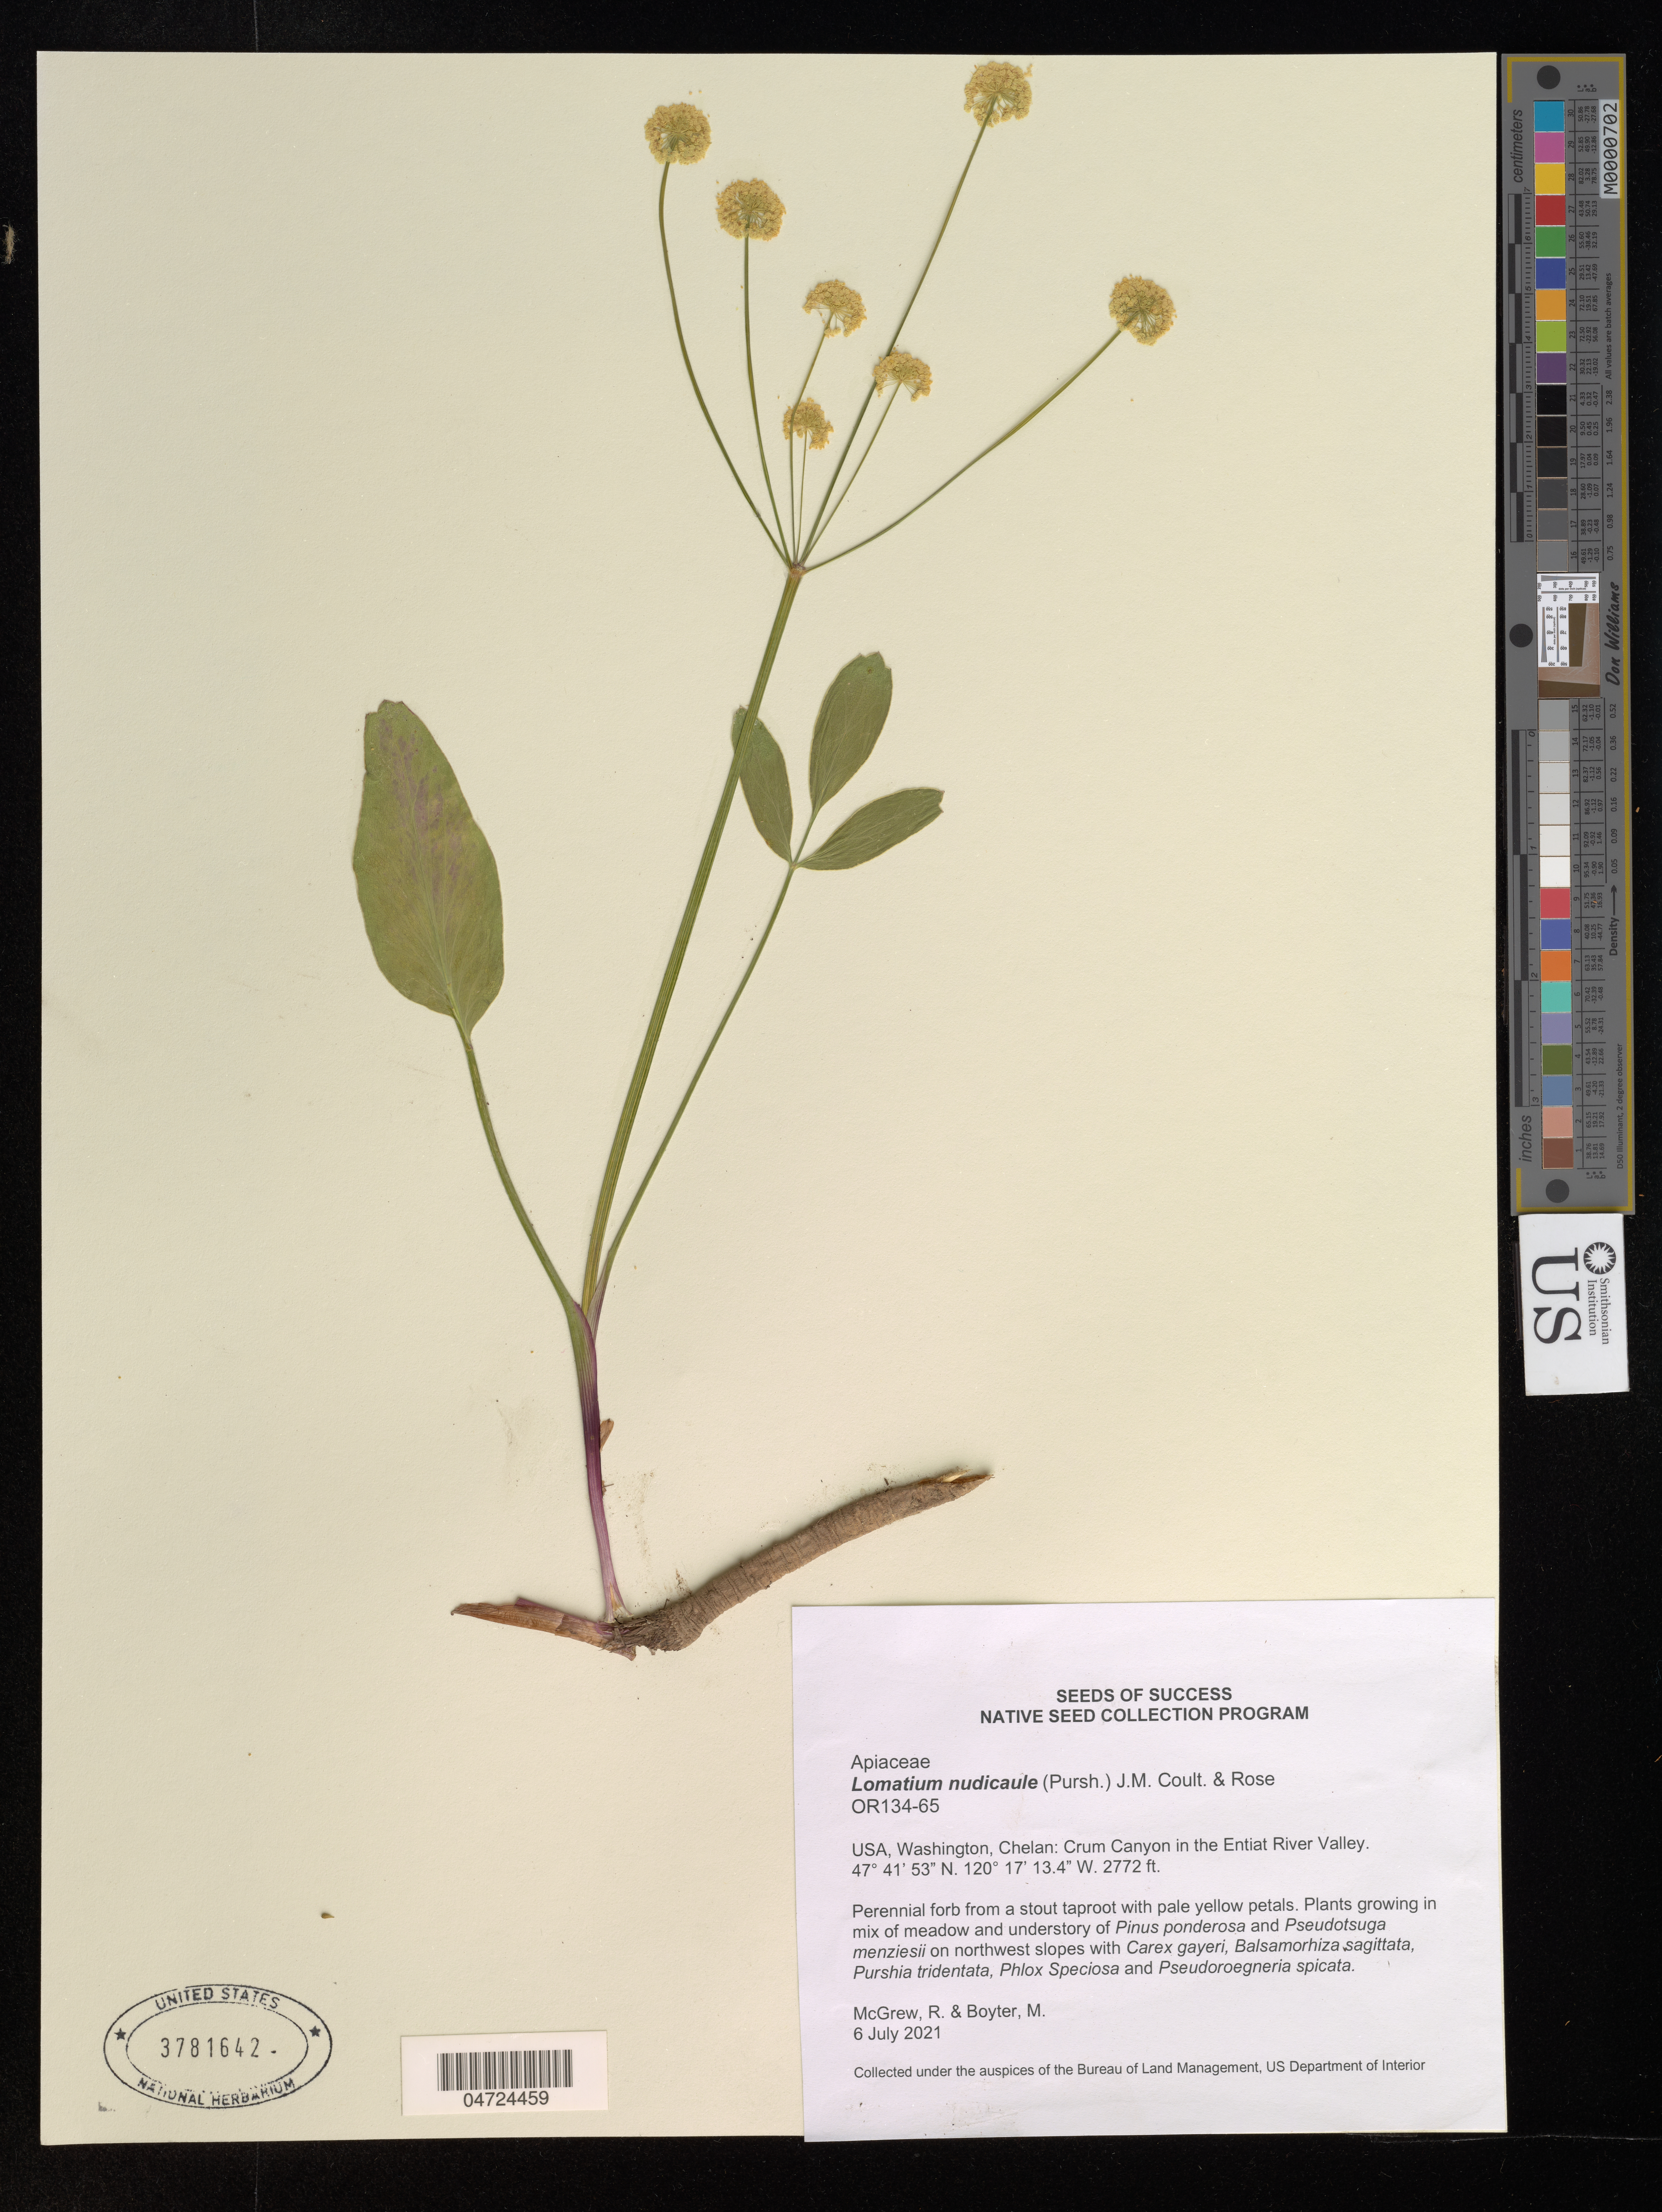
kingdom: Plantae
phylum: Tracheophyta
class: Magnoliopsida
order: Apiales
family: Apiaceae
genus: Lomatium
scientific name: Lomatium nudicaule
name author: (Pursh) J.M. Coult. & Rose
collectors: R. McGrew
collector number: OR134-65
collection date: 2021-07-06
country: United States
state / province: Washington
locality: Chelan: Crum Canyon in the Entiat River Valley.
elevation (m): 845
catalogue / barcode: US 3781642